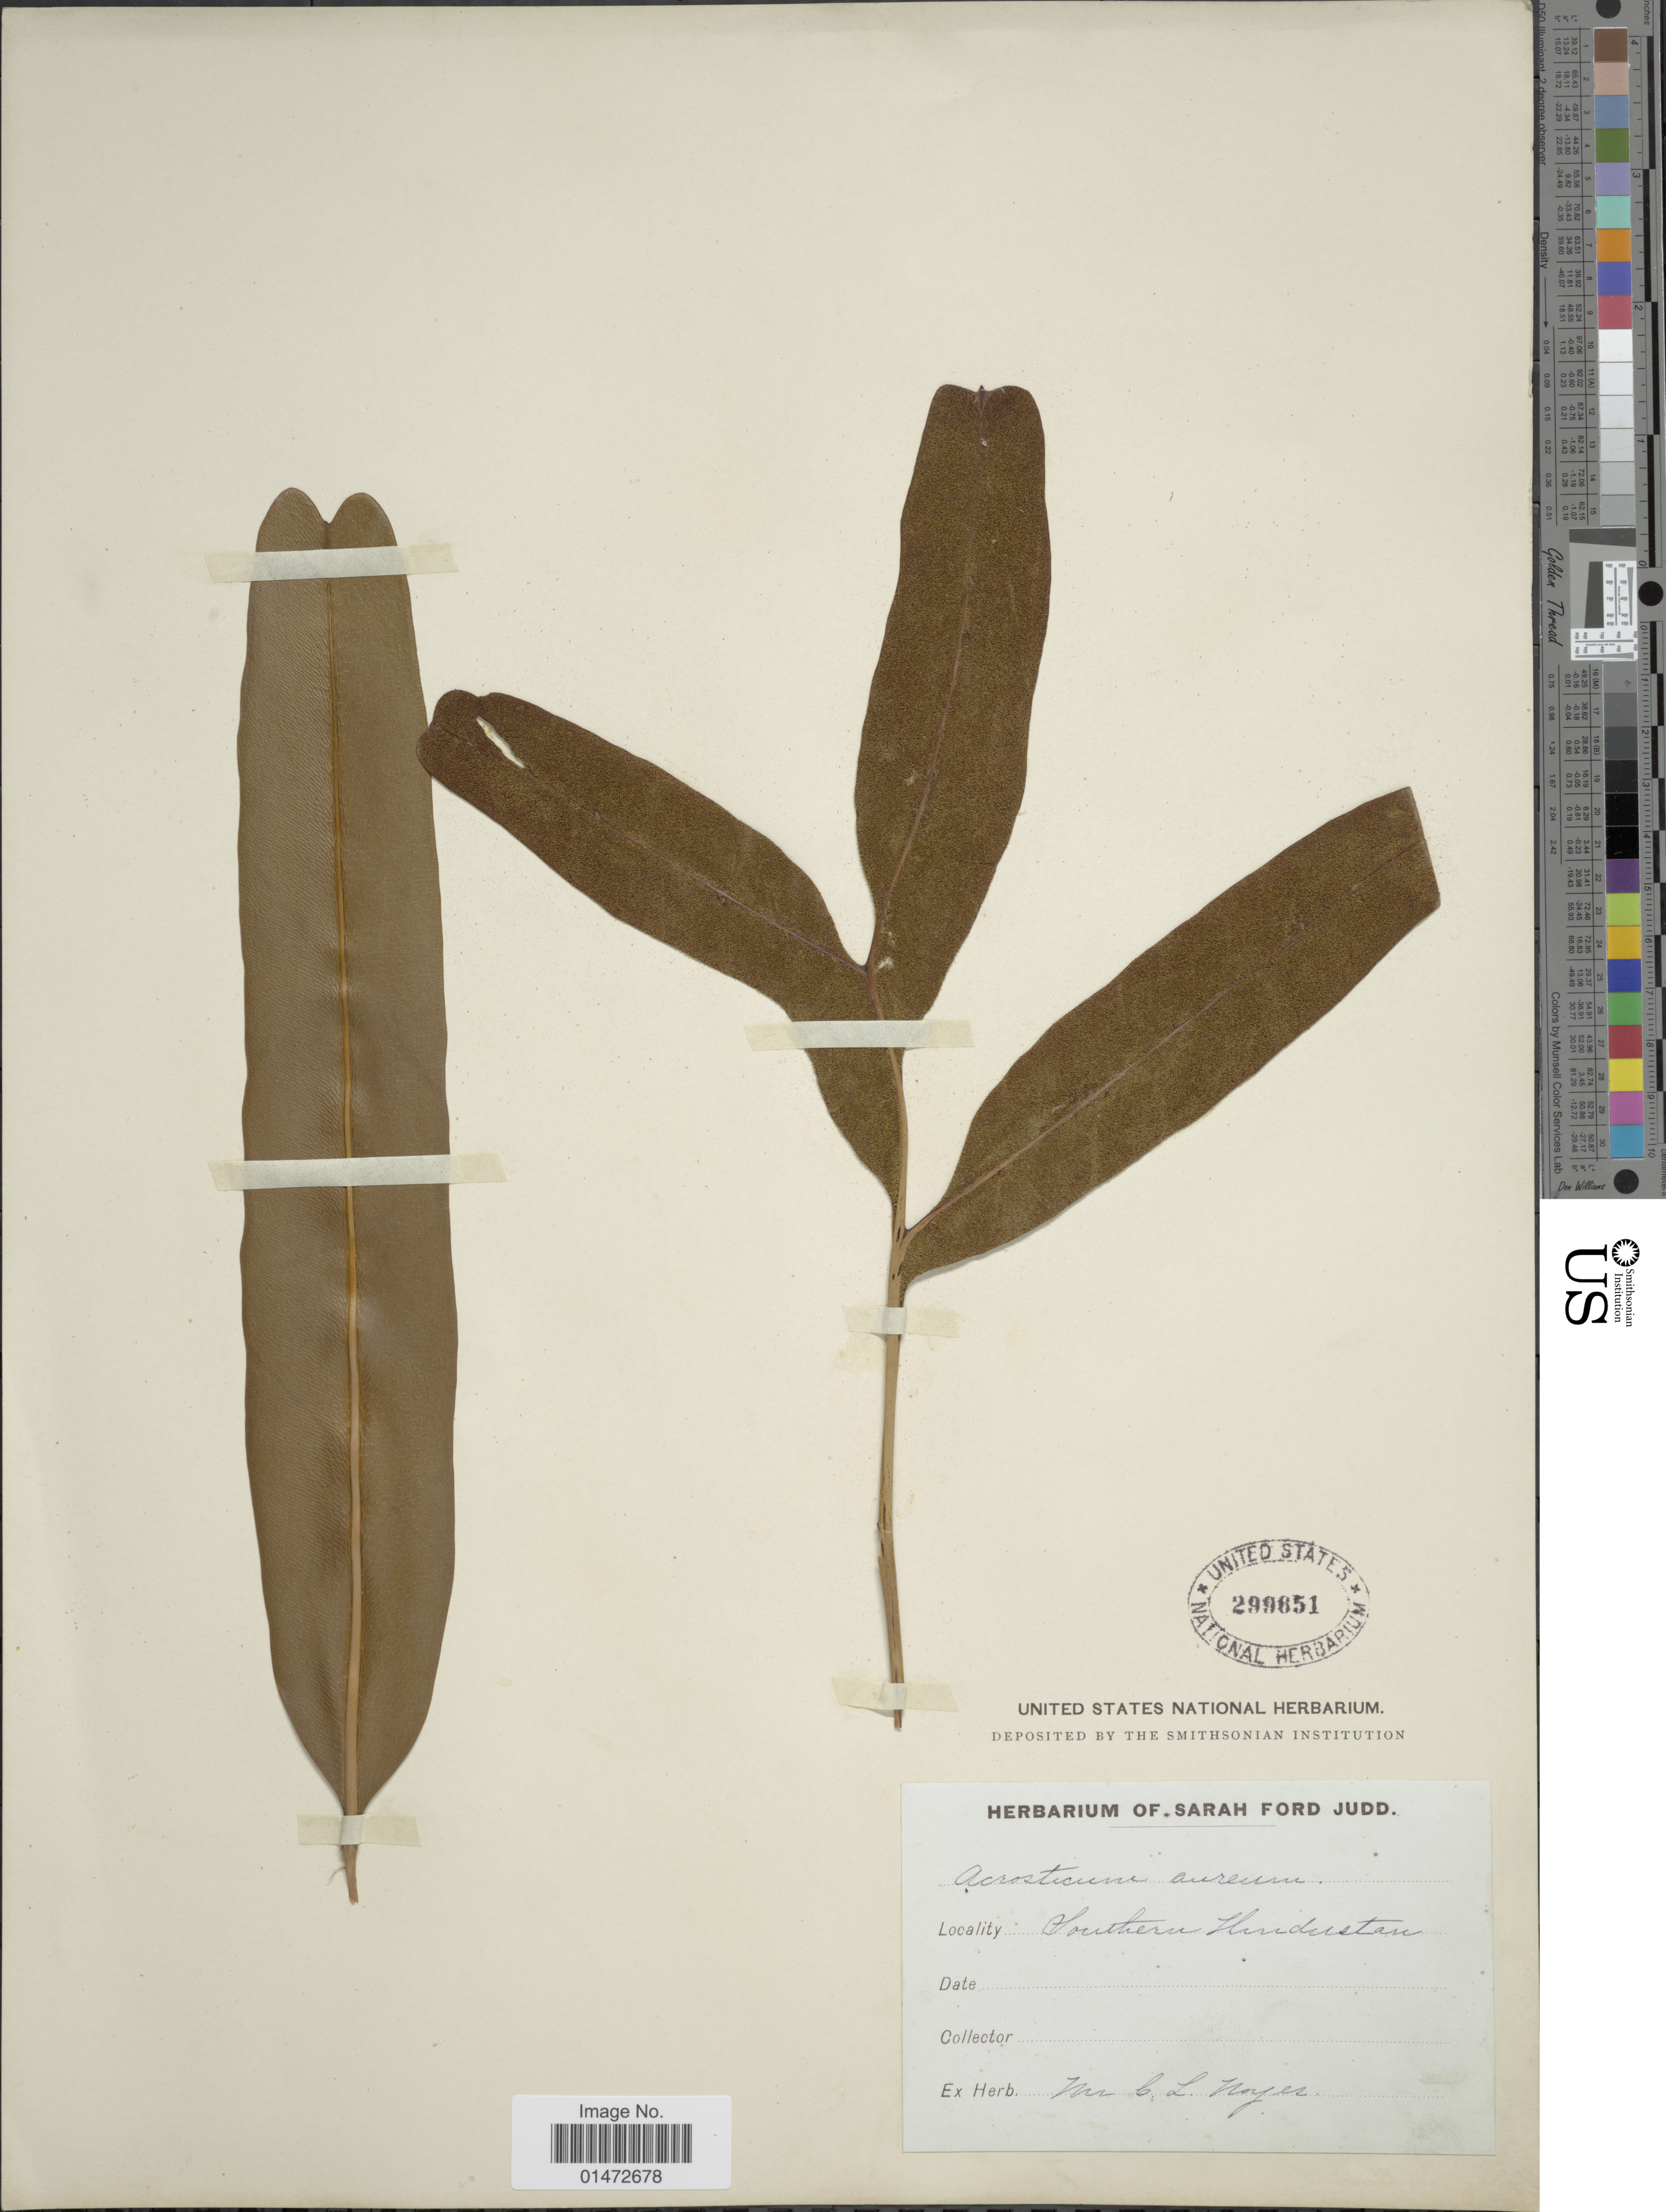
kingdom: Plantae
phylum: Tracheophyta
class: Polypodiopsida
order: Polypodiales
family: Pteridaceae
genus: Acrostichum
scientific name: Acrostichum aureum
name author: L.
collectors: ex herb. Mr. C. L. Noyer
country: India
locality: Southern Hindustan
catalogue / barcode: US 299651